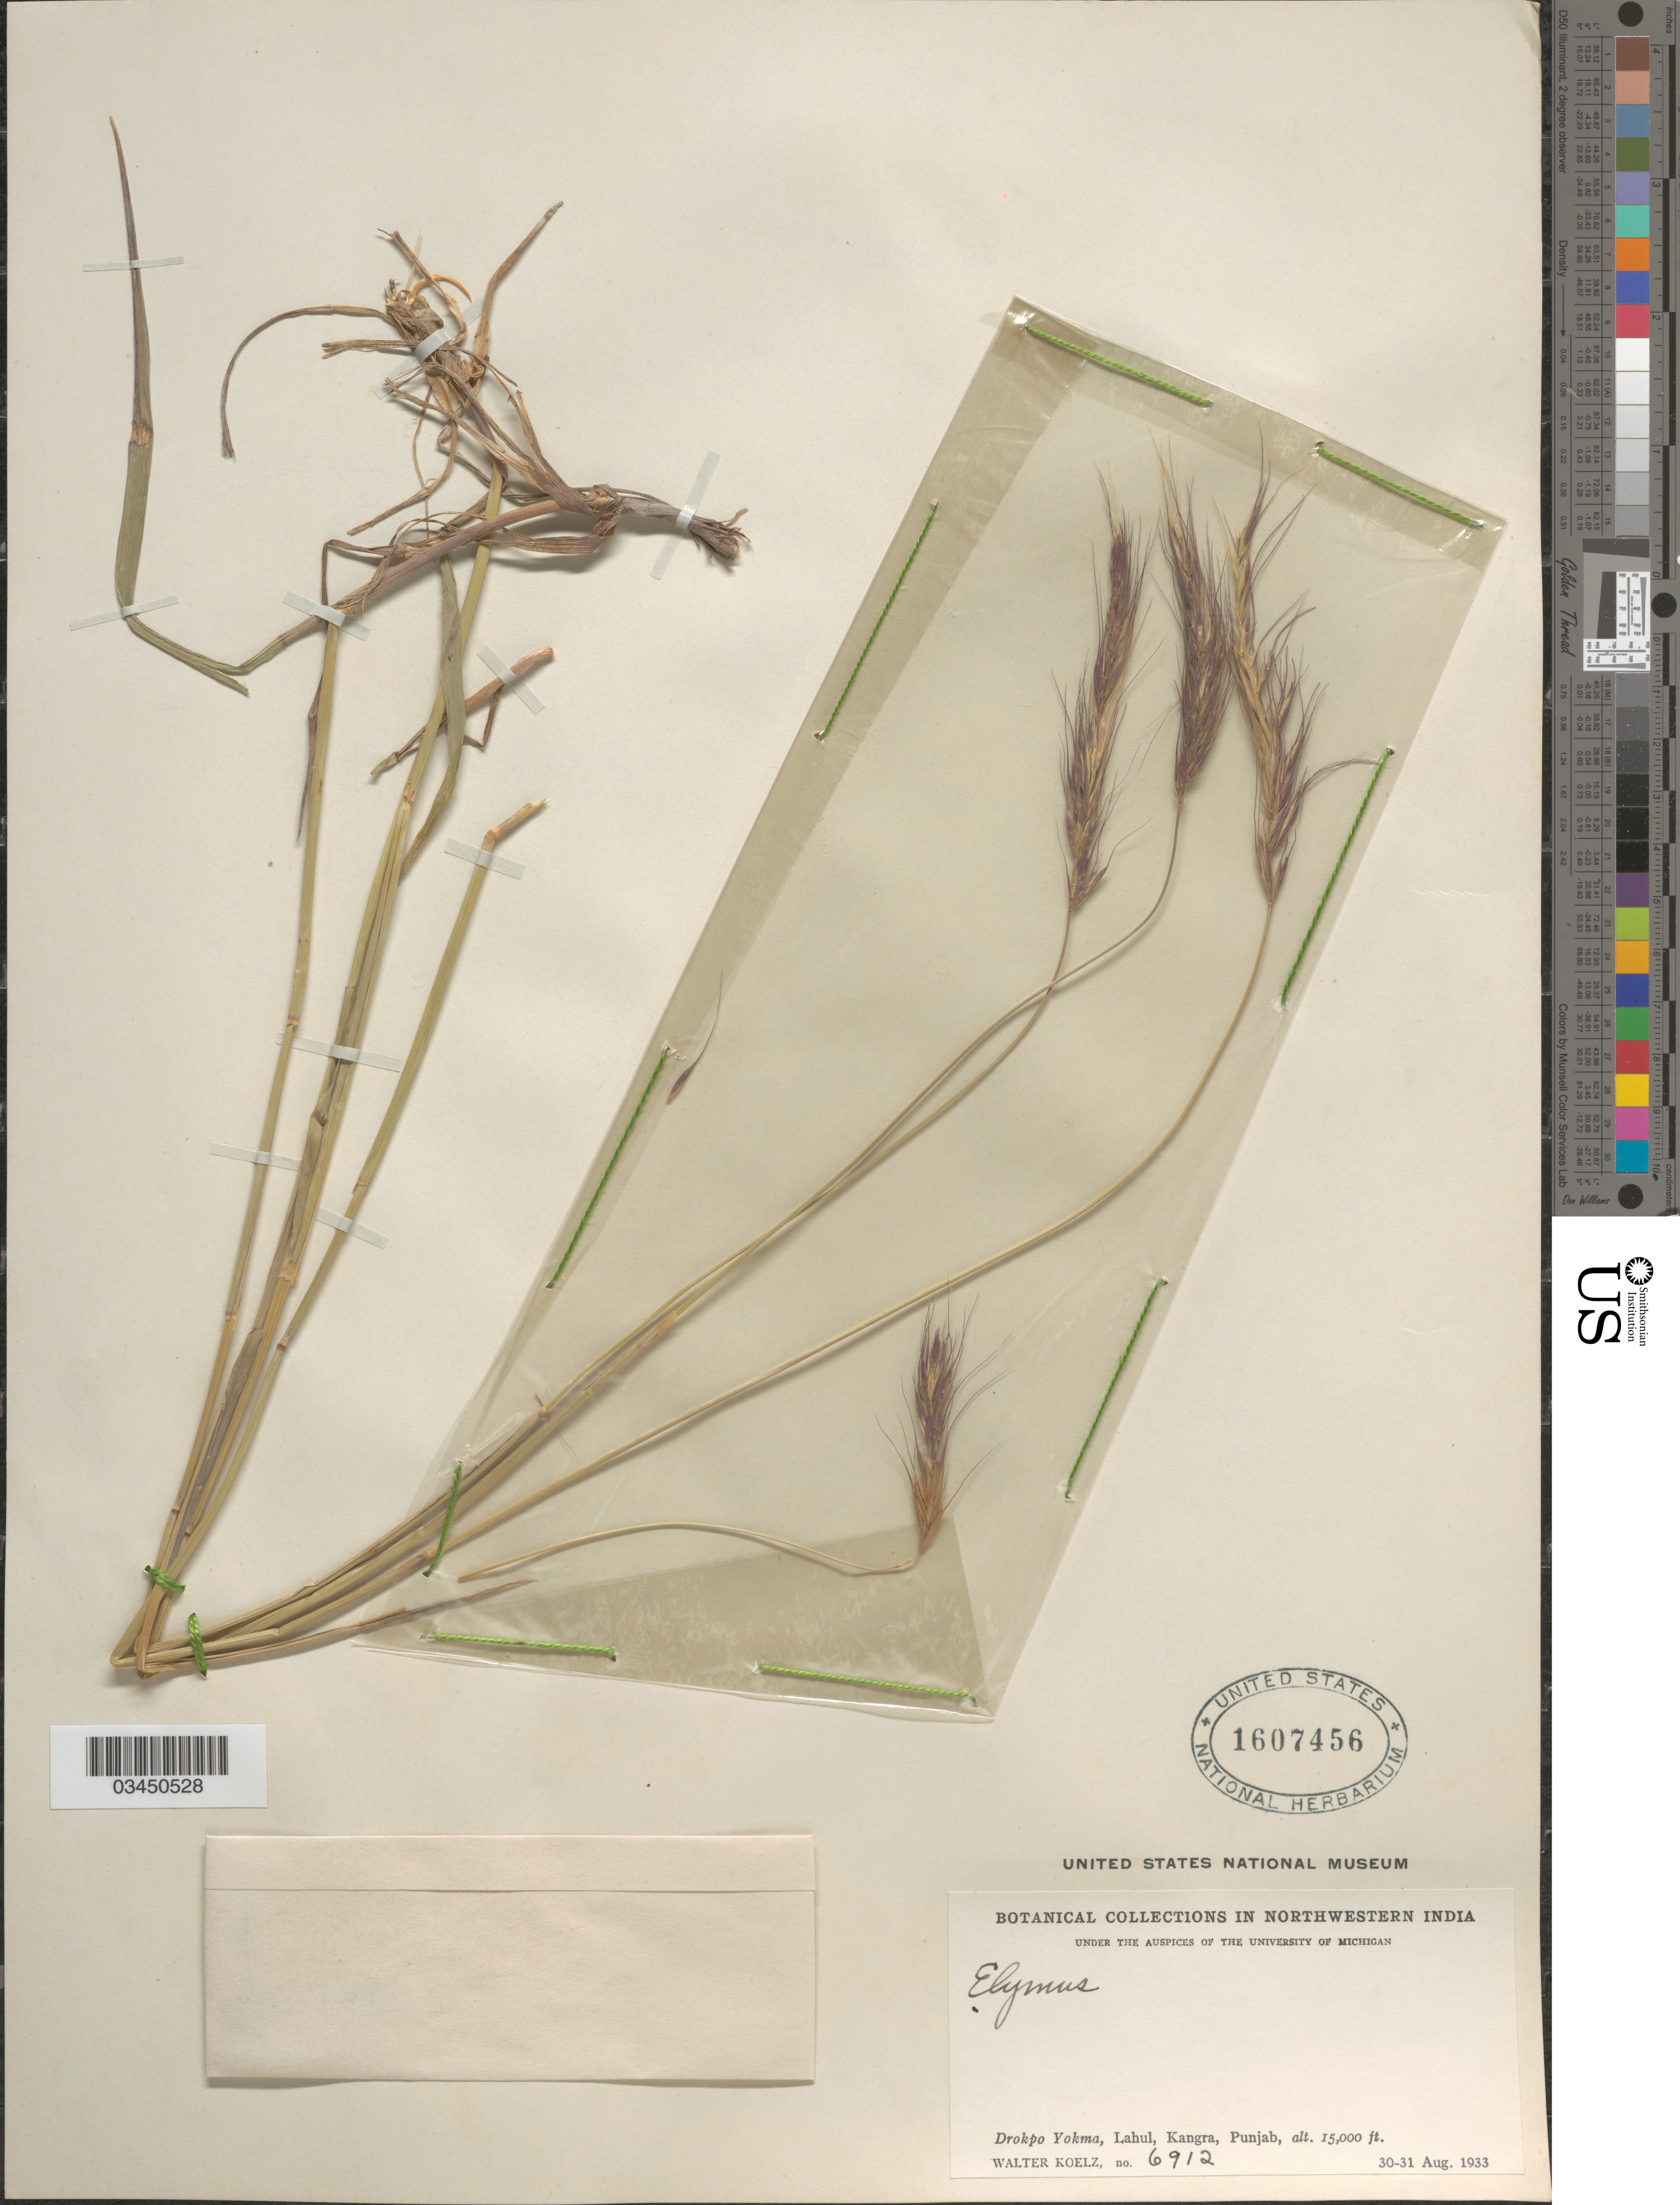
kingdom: Plantae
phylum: Tracheophyta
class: Liliopsida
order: Poales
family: Poaceae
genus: Elymus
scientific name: Elymus nutans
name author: Griseb.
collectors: W. N. Koelz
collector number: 6912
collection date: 1933-08-30/1933-08-31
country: India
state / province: Punjab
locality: Northwestern India. Drokpo Yokma, Lahul, Kangra.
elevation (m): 4572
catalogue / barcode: US 1607456